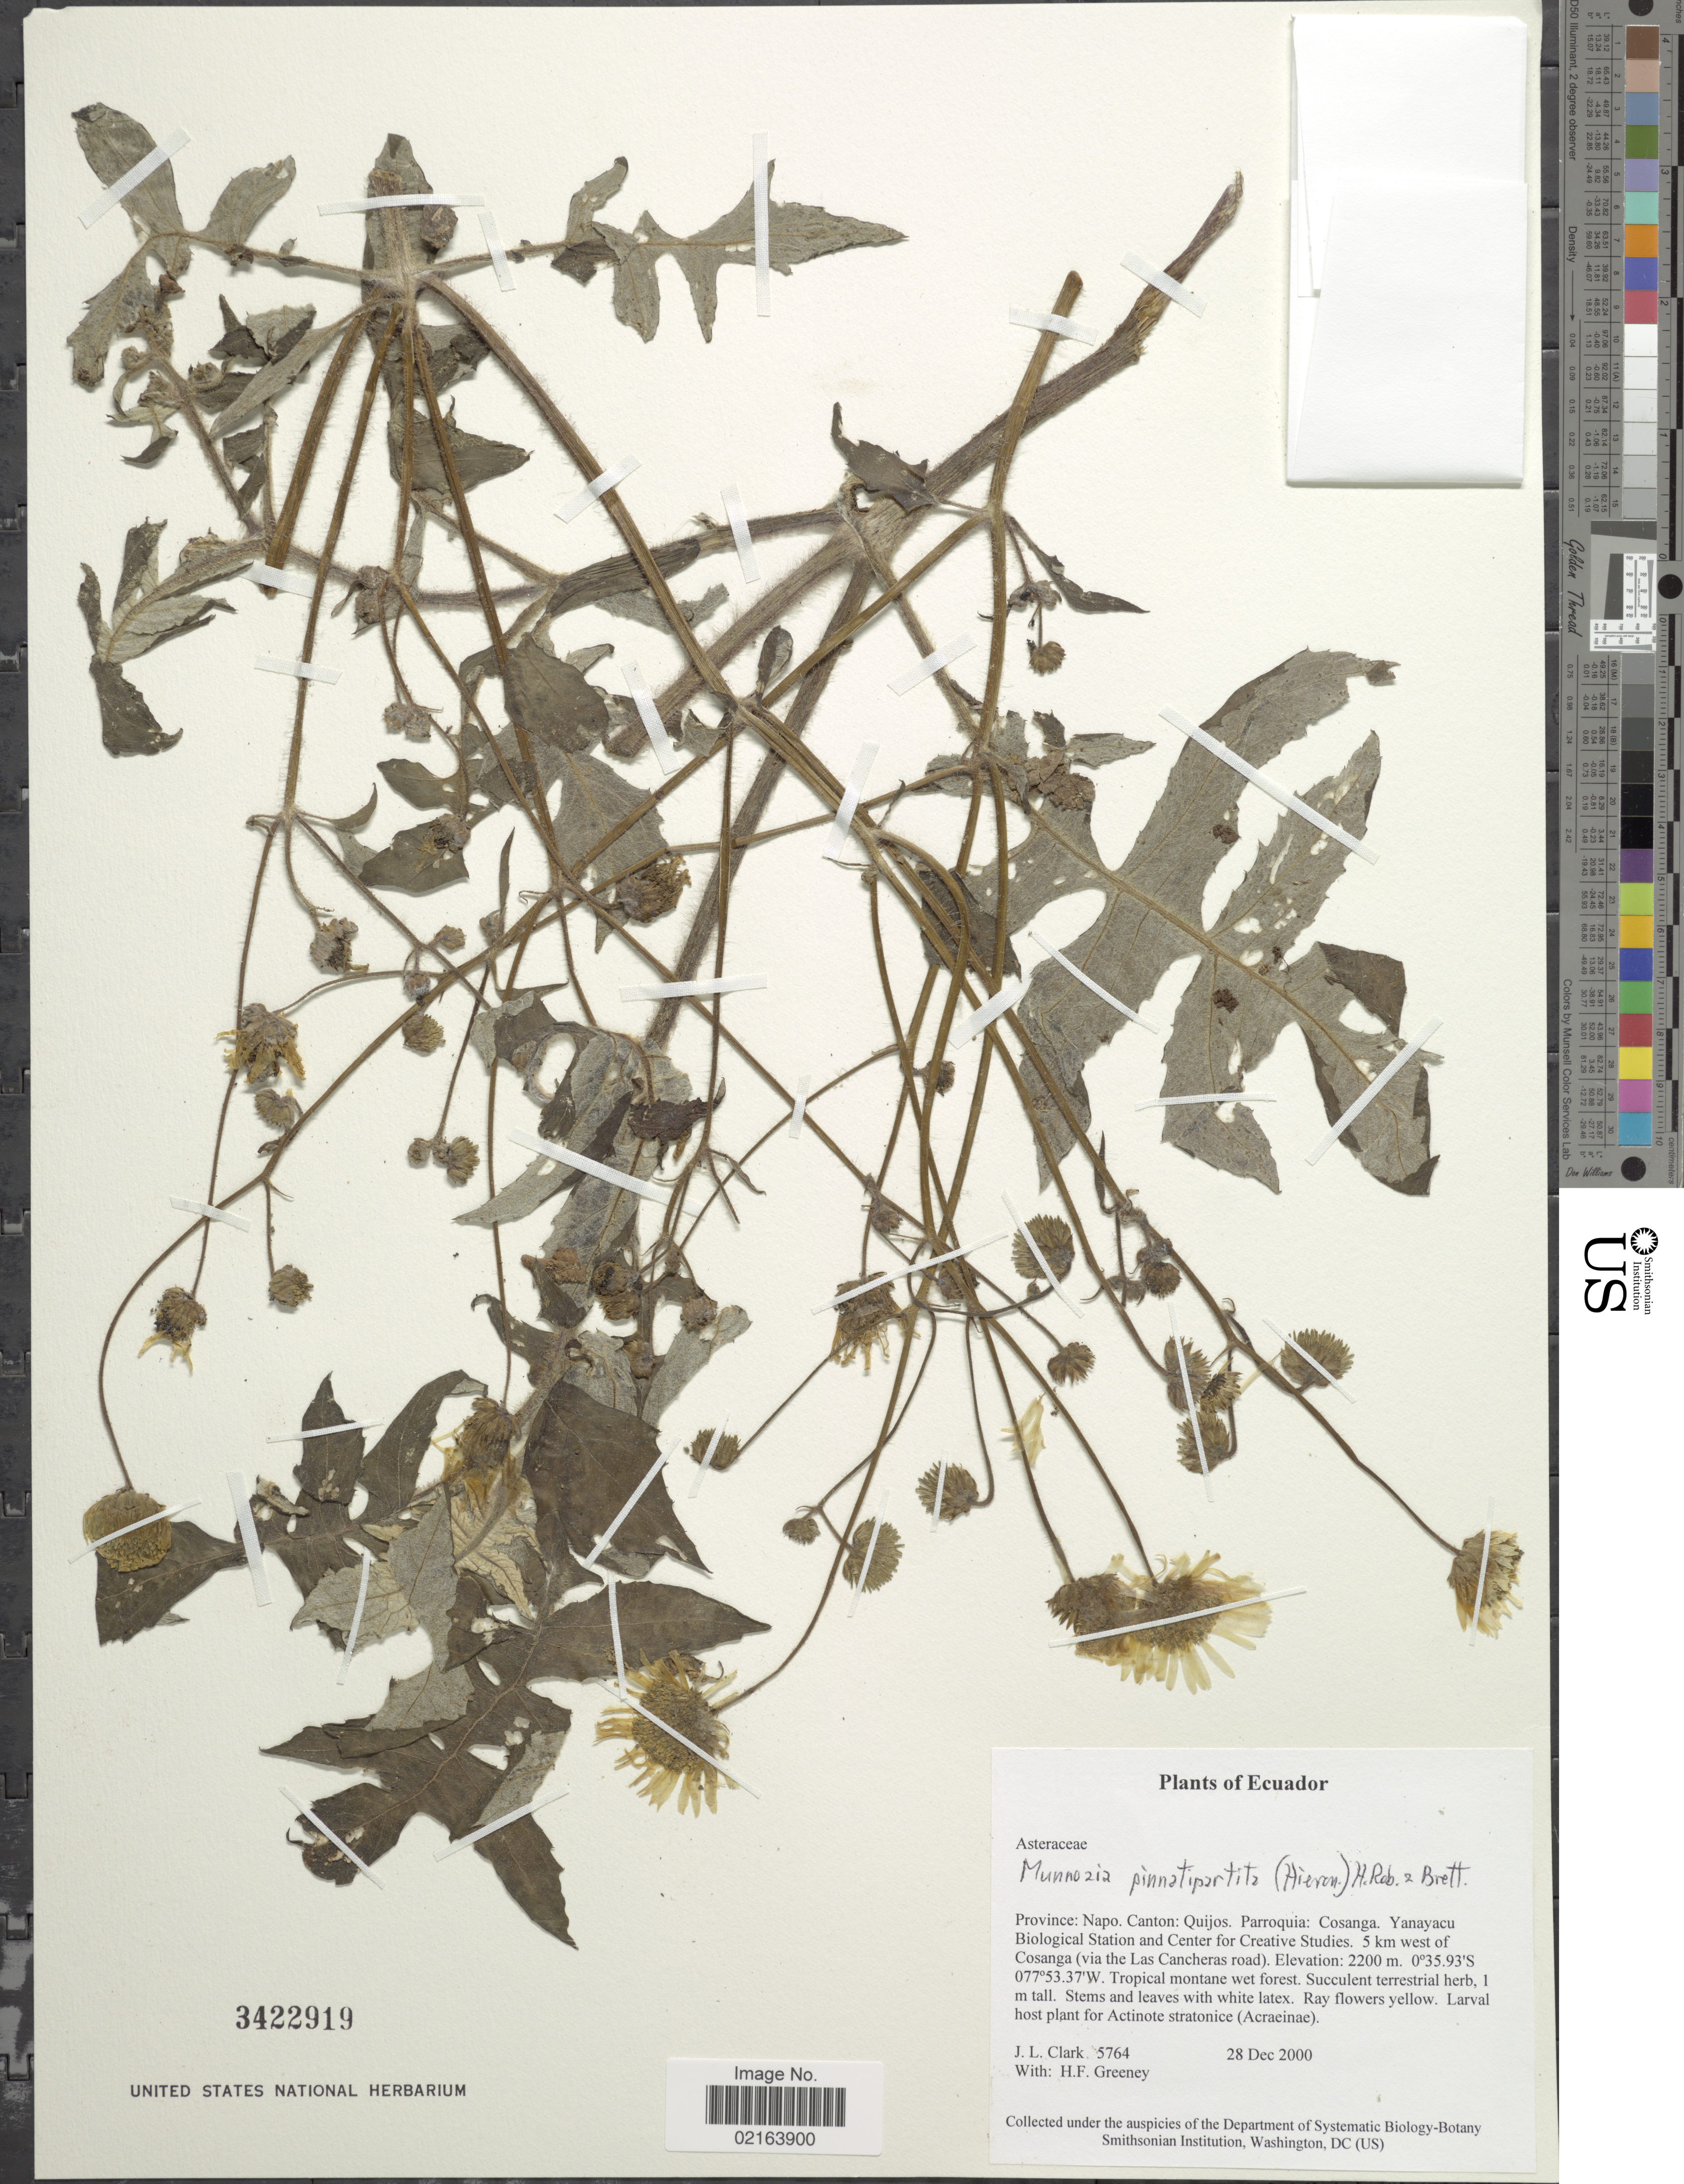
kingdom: Plantae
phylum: Tracheophyta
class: Magnoliopsida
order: Asterales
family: Asteraceae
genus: Munnozia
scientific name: Munnozia pinnatipartita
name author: (Hieron.) H. Rob. & Brettell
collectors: J. L. Clark & H. Greeney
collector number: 5764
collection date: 2000-12-28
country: Ecuador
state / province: Napo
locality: Province: Napo, Canton: Quijos, Parroquia: Cosanga, Yanayacu Biologica Station and Center for Creative Studies, 5 km west of Cosanga (via the Las Cancheras road)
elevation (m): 2200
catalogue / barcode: US 3422919